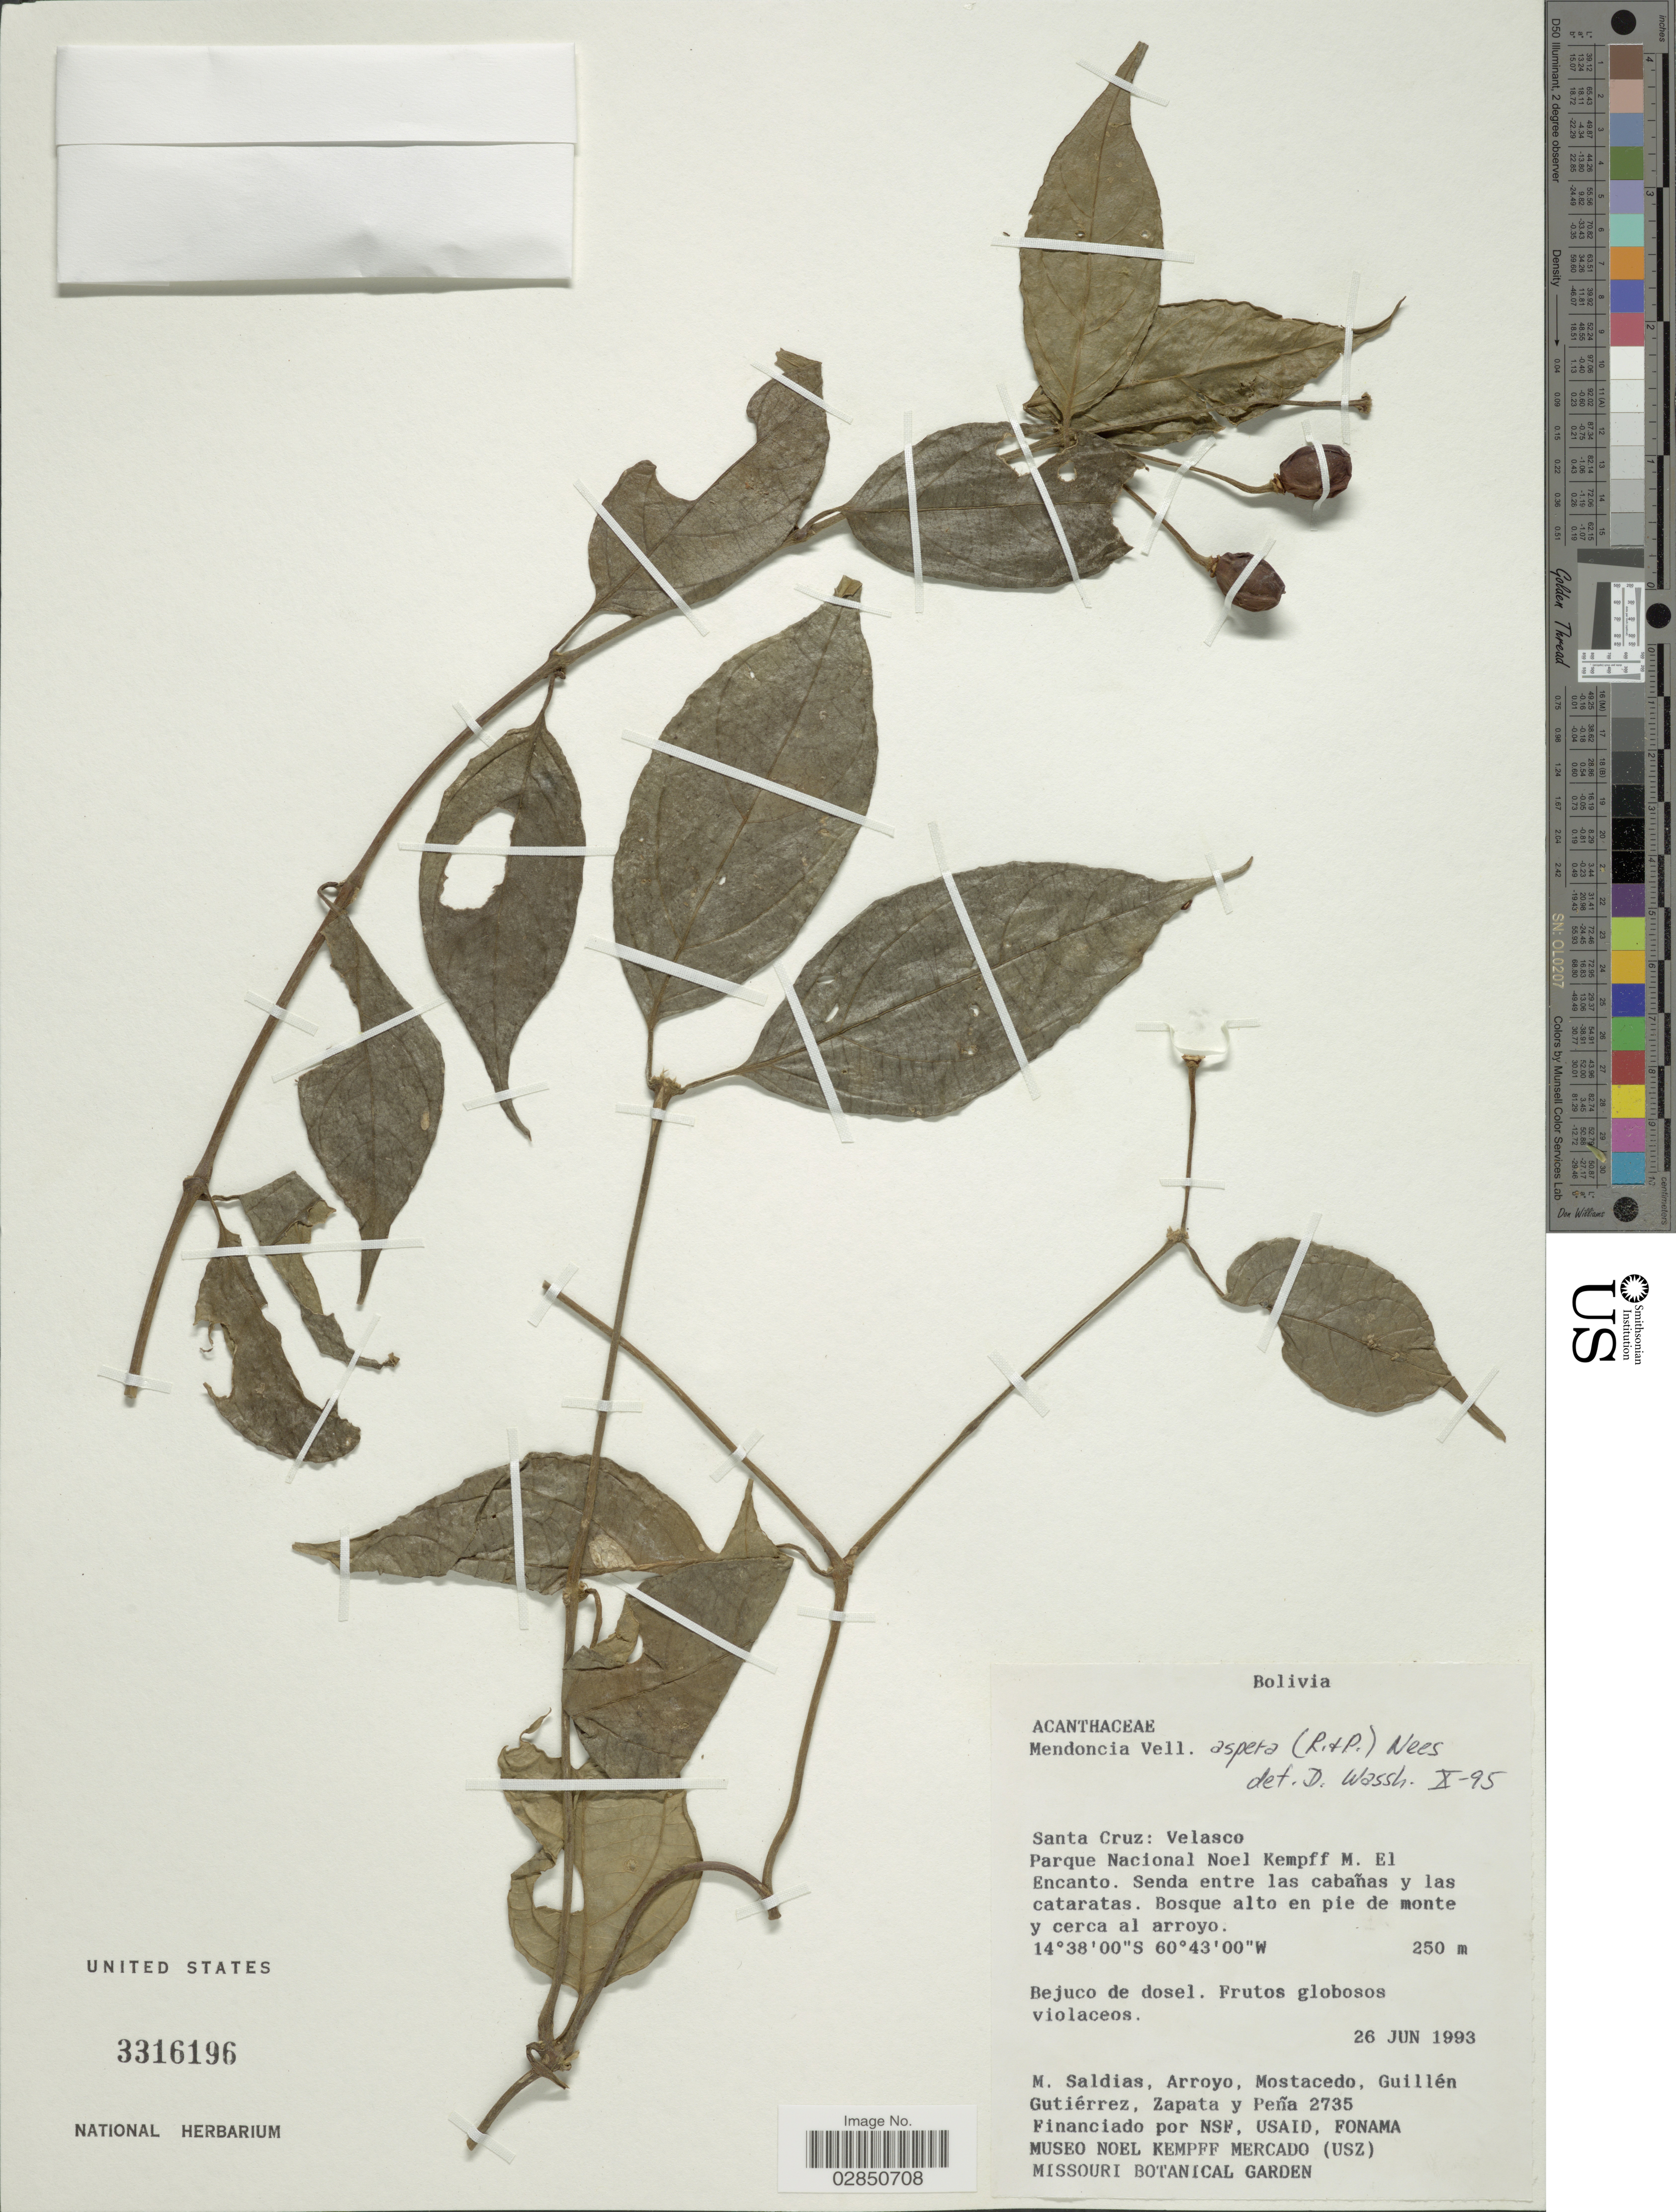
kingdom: Plantae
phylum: Tracheophyta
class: Magnoliopsida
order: Lamiales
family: Acanthaceae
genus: Mendoncia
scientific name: Mendoncia aspera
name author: (Ruiz & Pav.) Nees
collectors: M. Saldias, Arroyo, --, Mostacedo, --, -- Guillen & et al.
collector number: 2735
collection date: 1993-06-26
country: Bolivia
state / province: Santa Cruz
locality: Santa Cruz: Velasco, Parque Nacional Noel Kempff M. El Encanto.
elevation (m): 250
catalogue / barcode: US 3316196